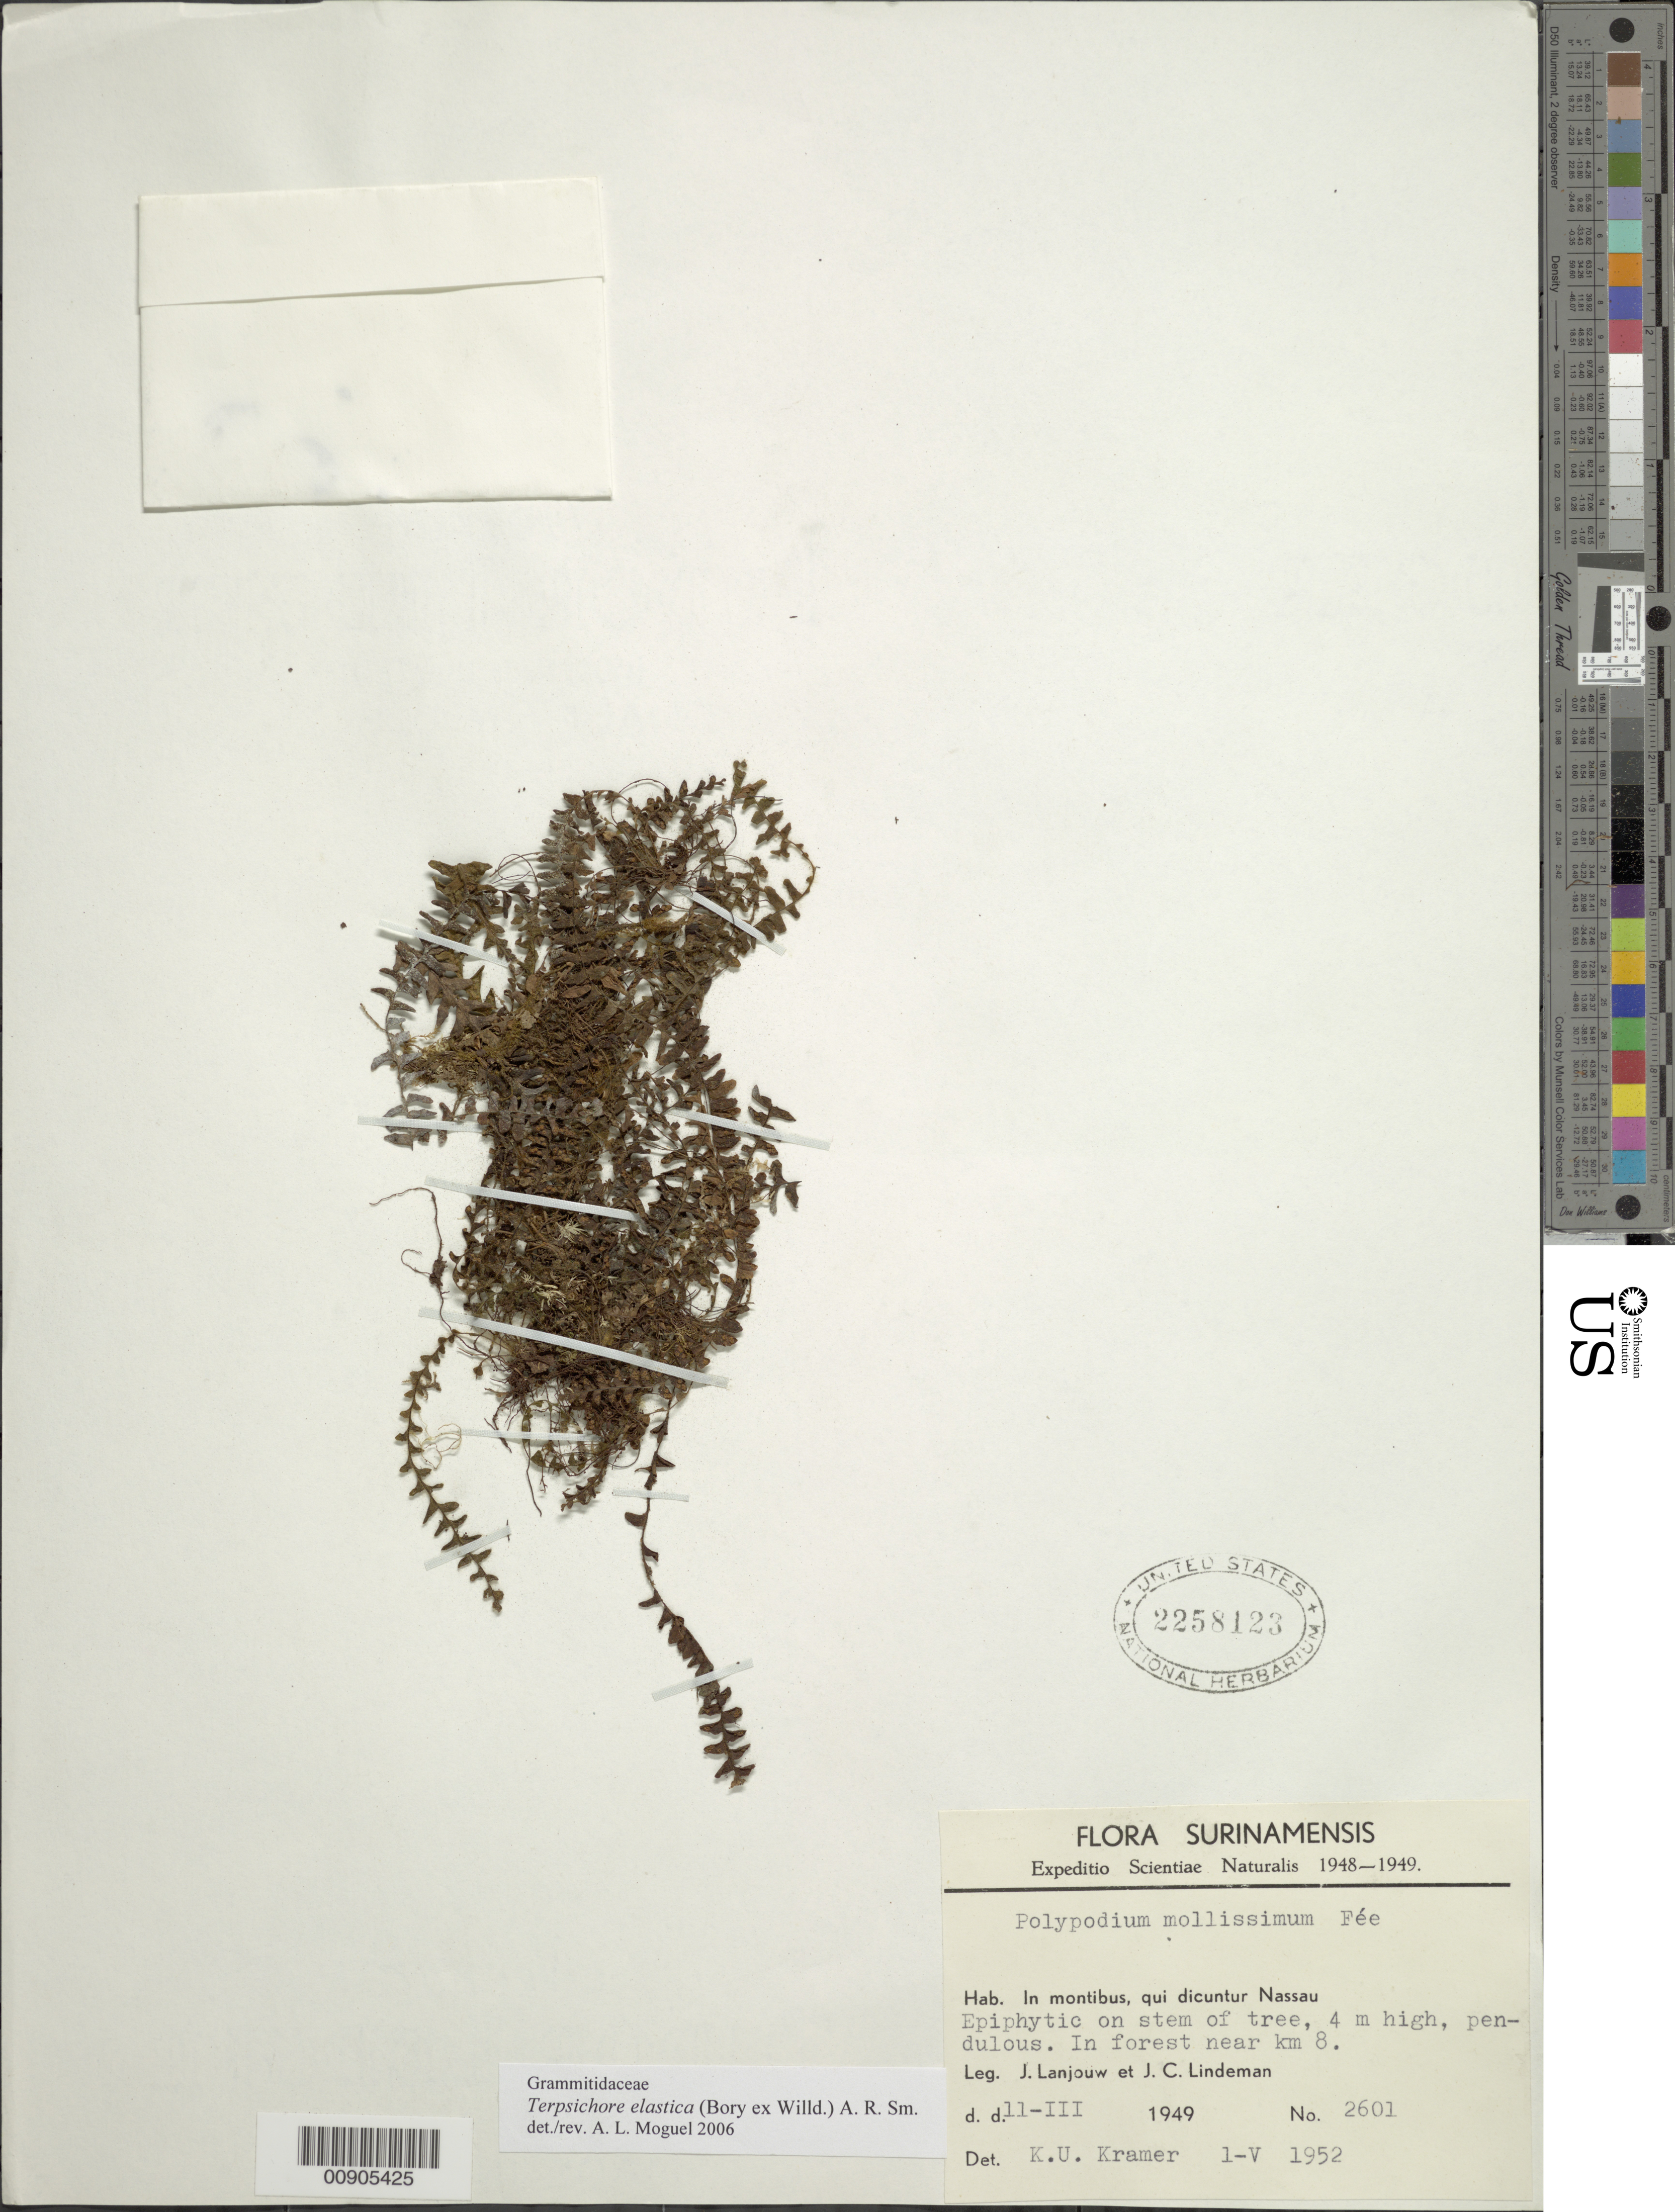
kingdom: Plantae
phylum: Tracheophyta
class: Polypodiopsida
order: Polypodiales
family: Polypodiaceae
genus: Alansmia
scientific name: Alansmia elastica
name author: (Bory ex Willd.) Moguel & M. Kessler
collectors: J. Lanjouw & J. C. Lindeman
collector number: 2601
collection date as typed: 11-Mar-49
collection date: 1949-03-11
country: Suriname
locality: Nassau Mts., near km 8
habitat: Forest, on stem of tree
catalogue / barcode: US 2258123